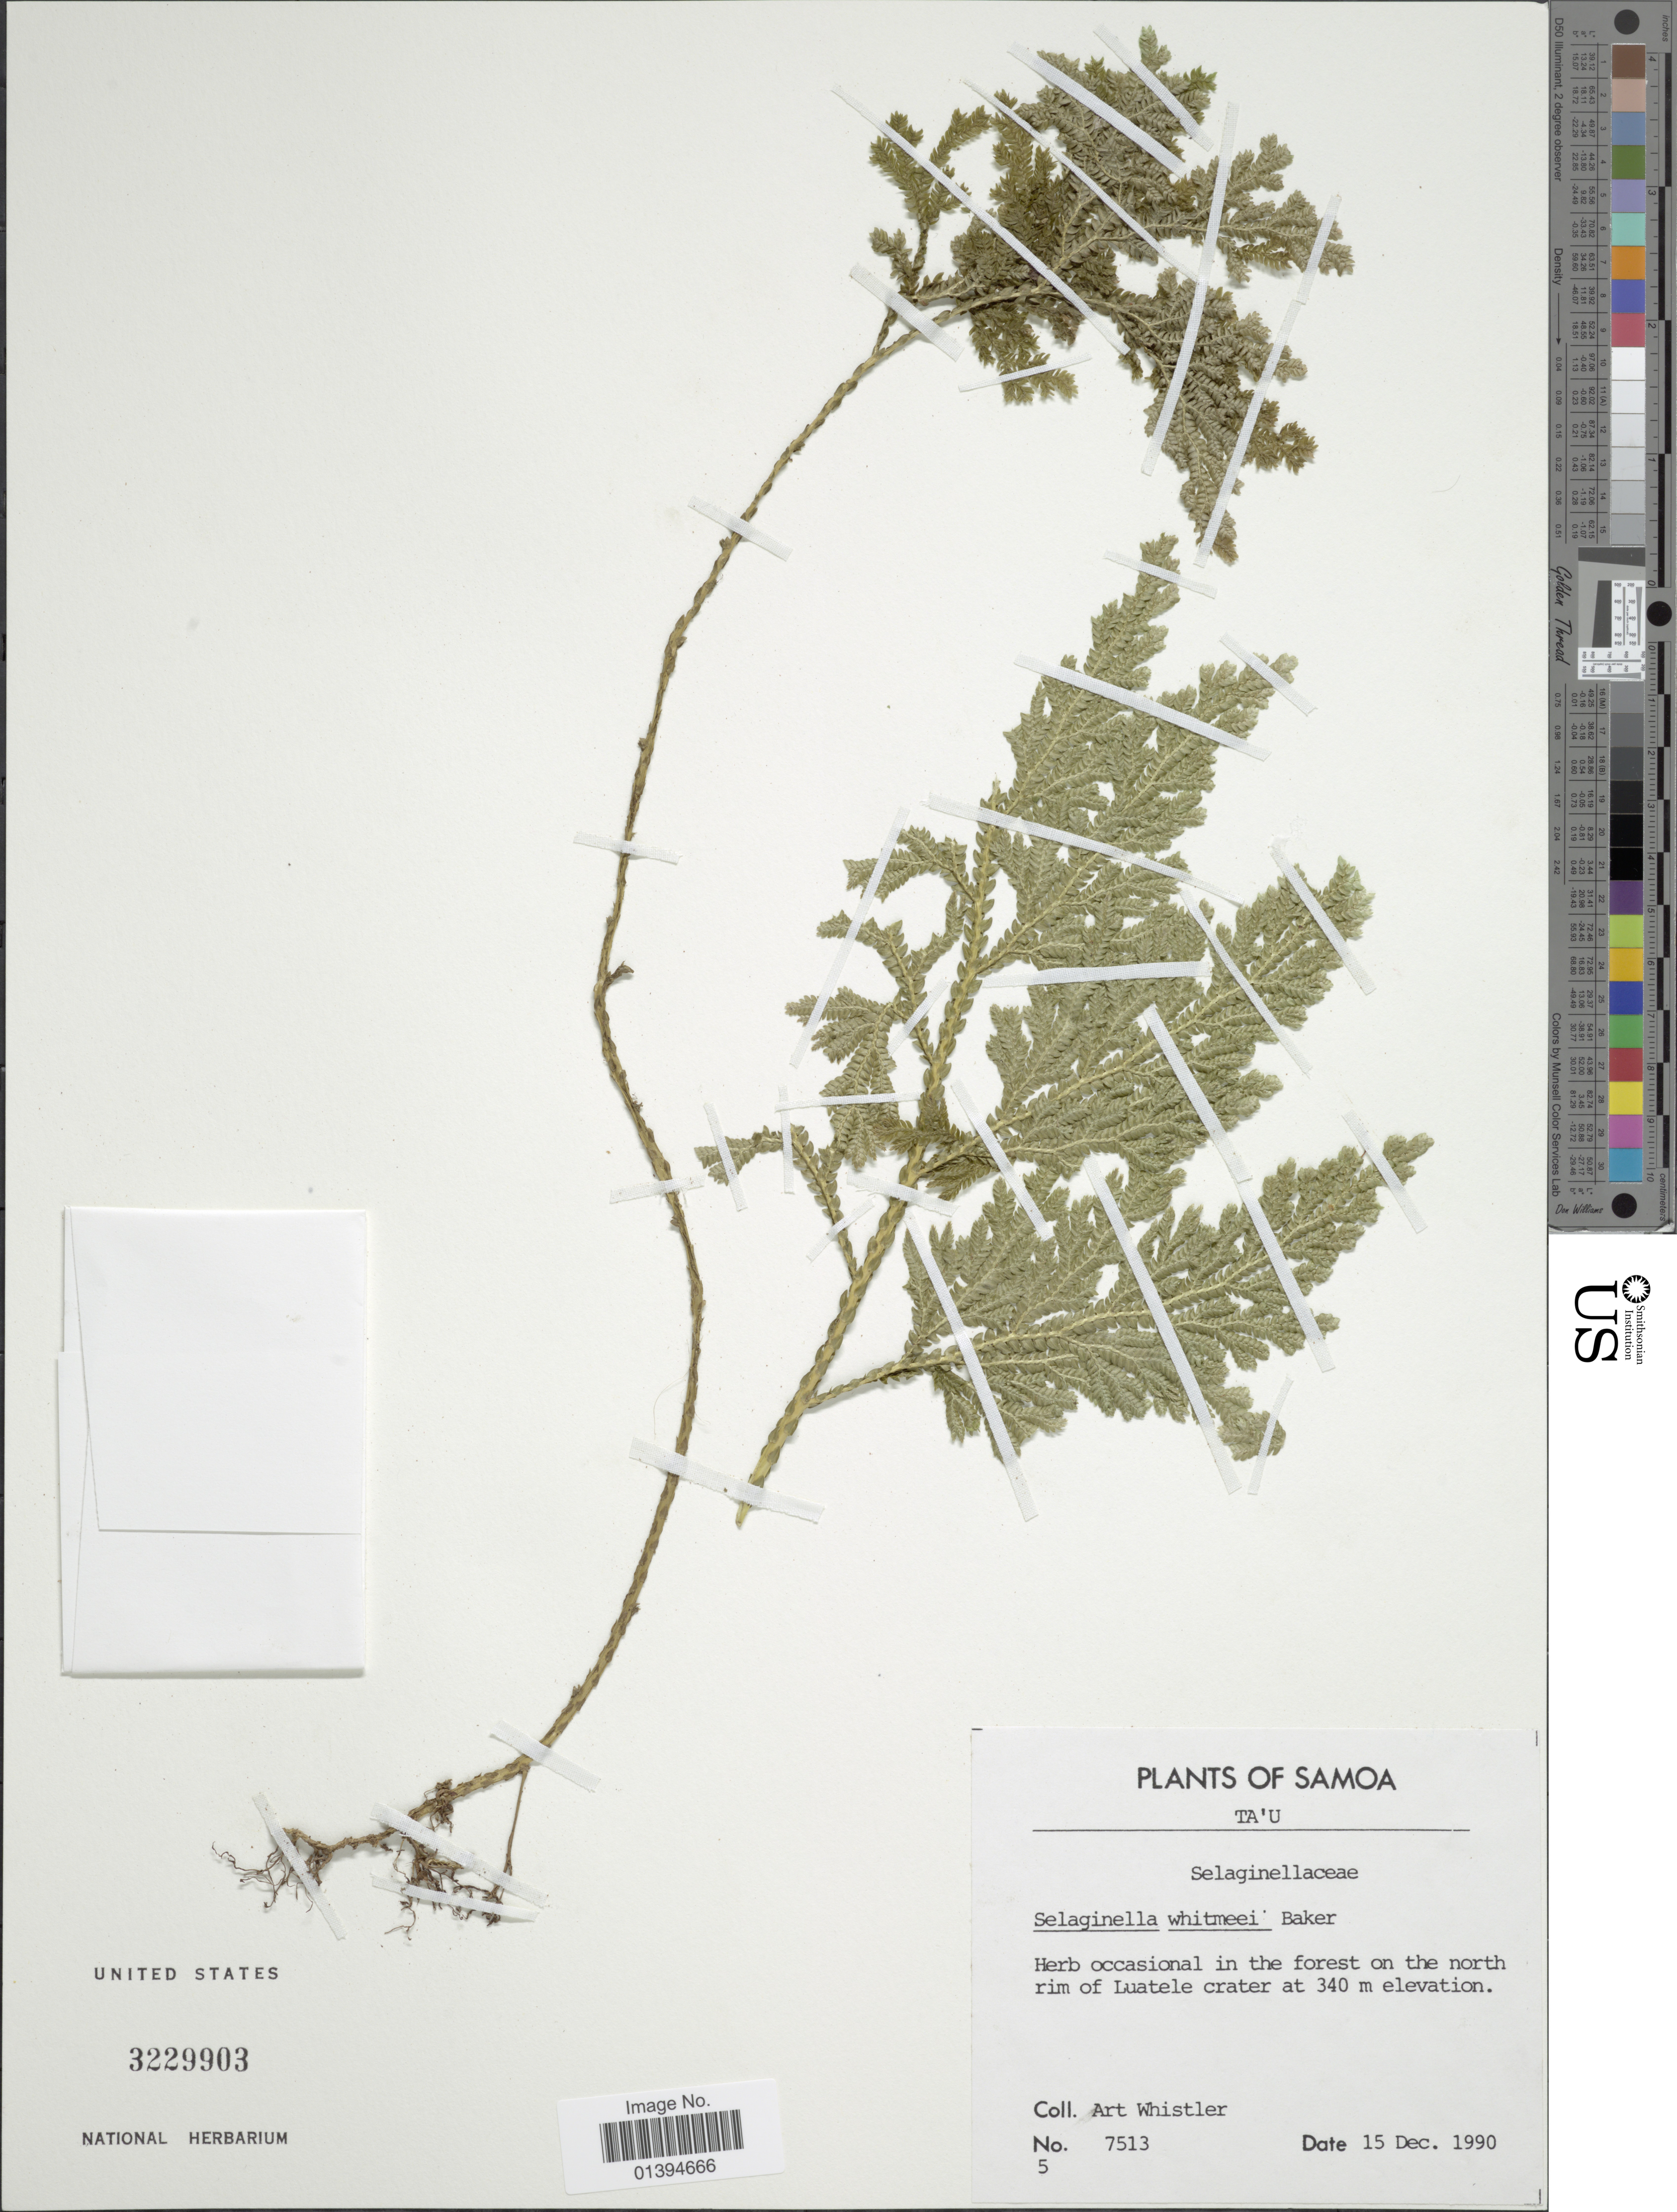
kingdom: Plantae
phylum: Tracheophyta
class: Lycopodiopsida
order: Selaginellales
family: Selaginellaceae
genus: Selaginella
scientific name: Selaginella whitmeei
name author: Baker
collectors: A. Whistler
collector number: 7513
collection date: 1990-12-15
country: Samoa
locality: Ta'u, on the north rim of Luatele crater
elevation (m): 340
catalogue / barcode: US 3229903